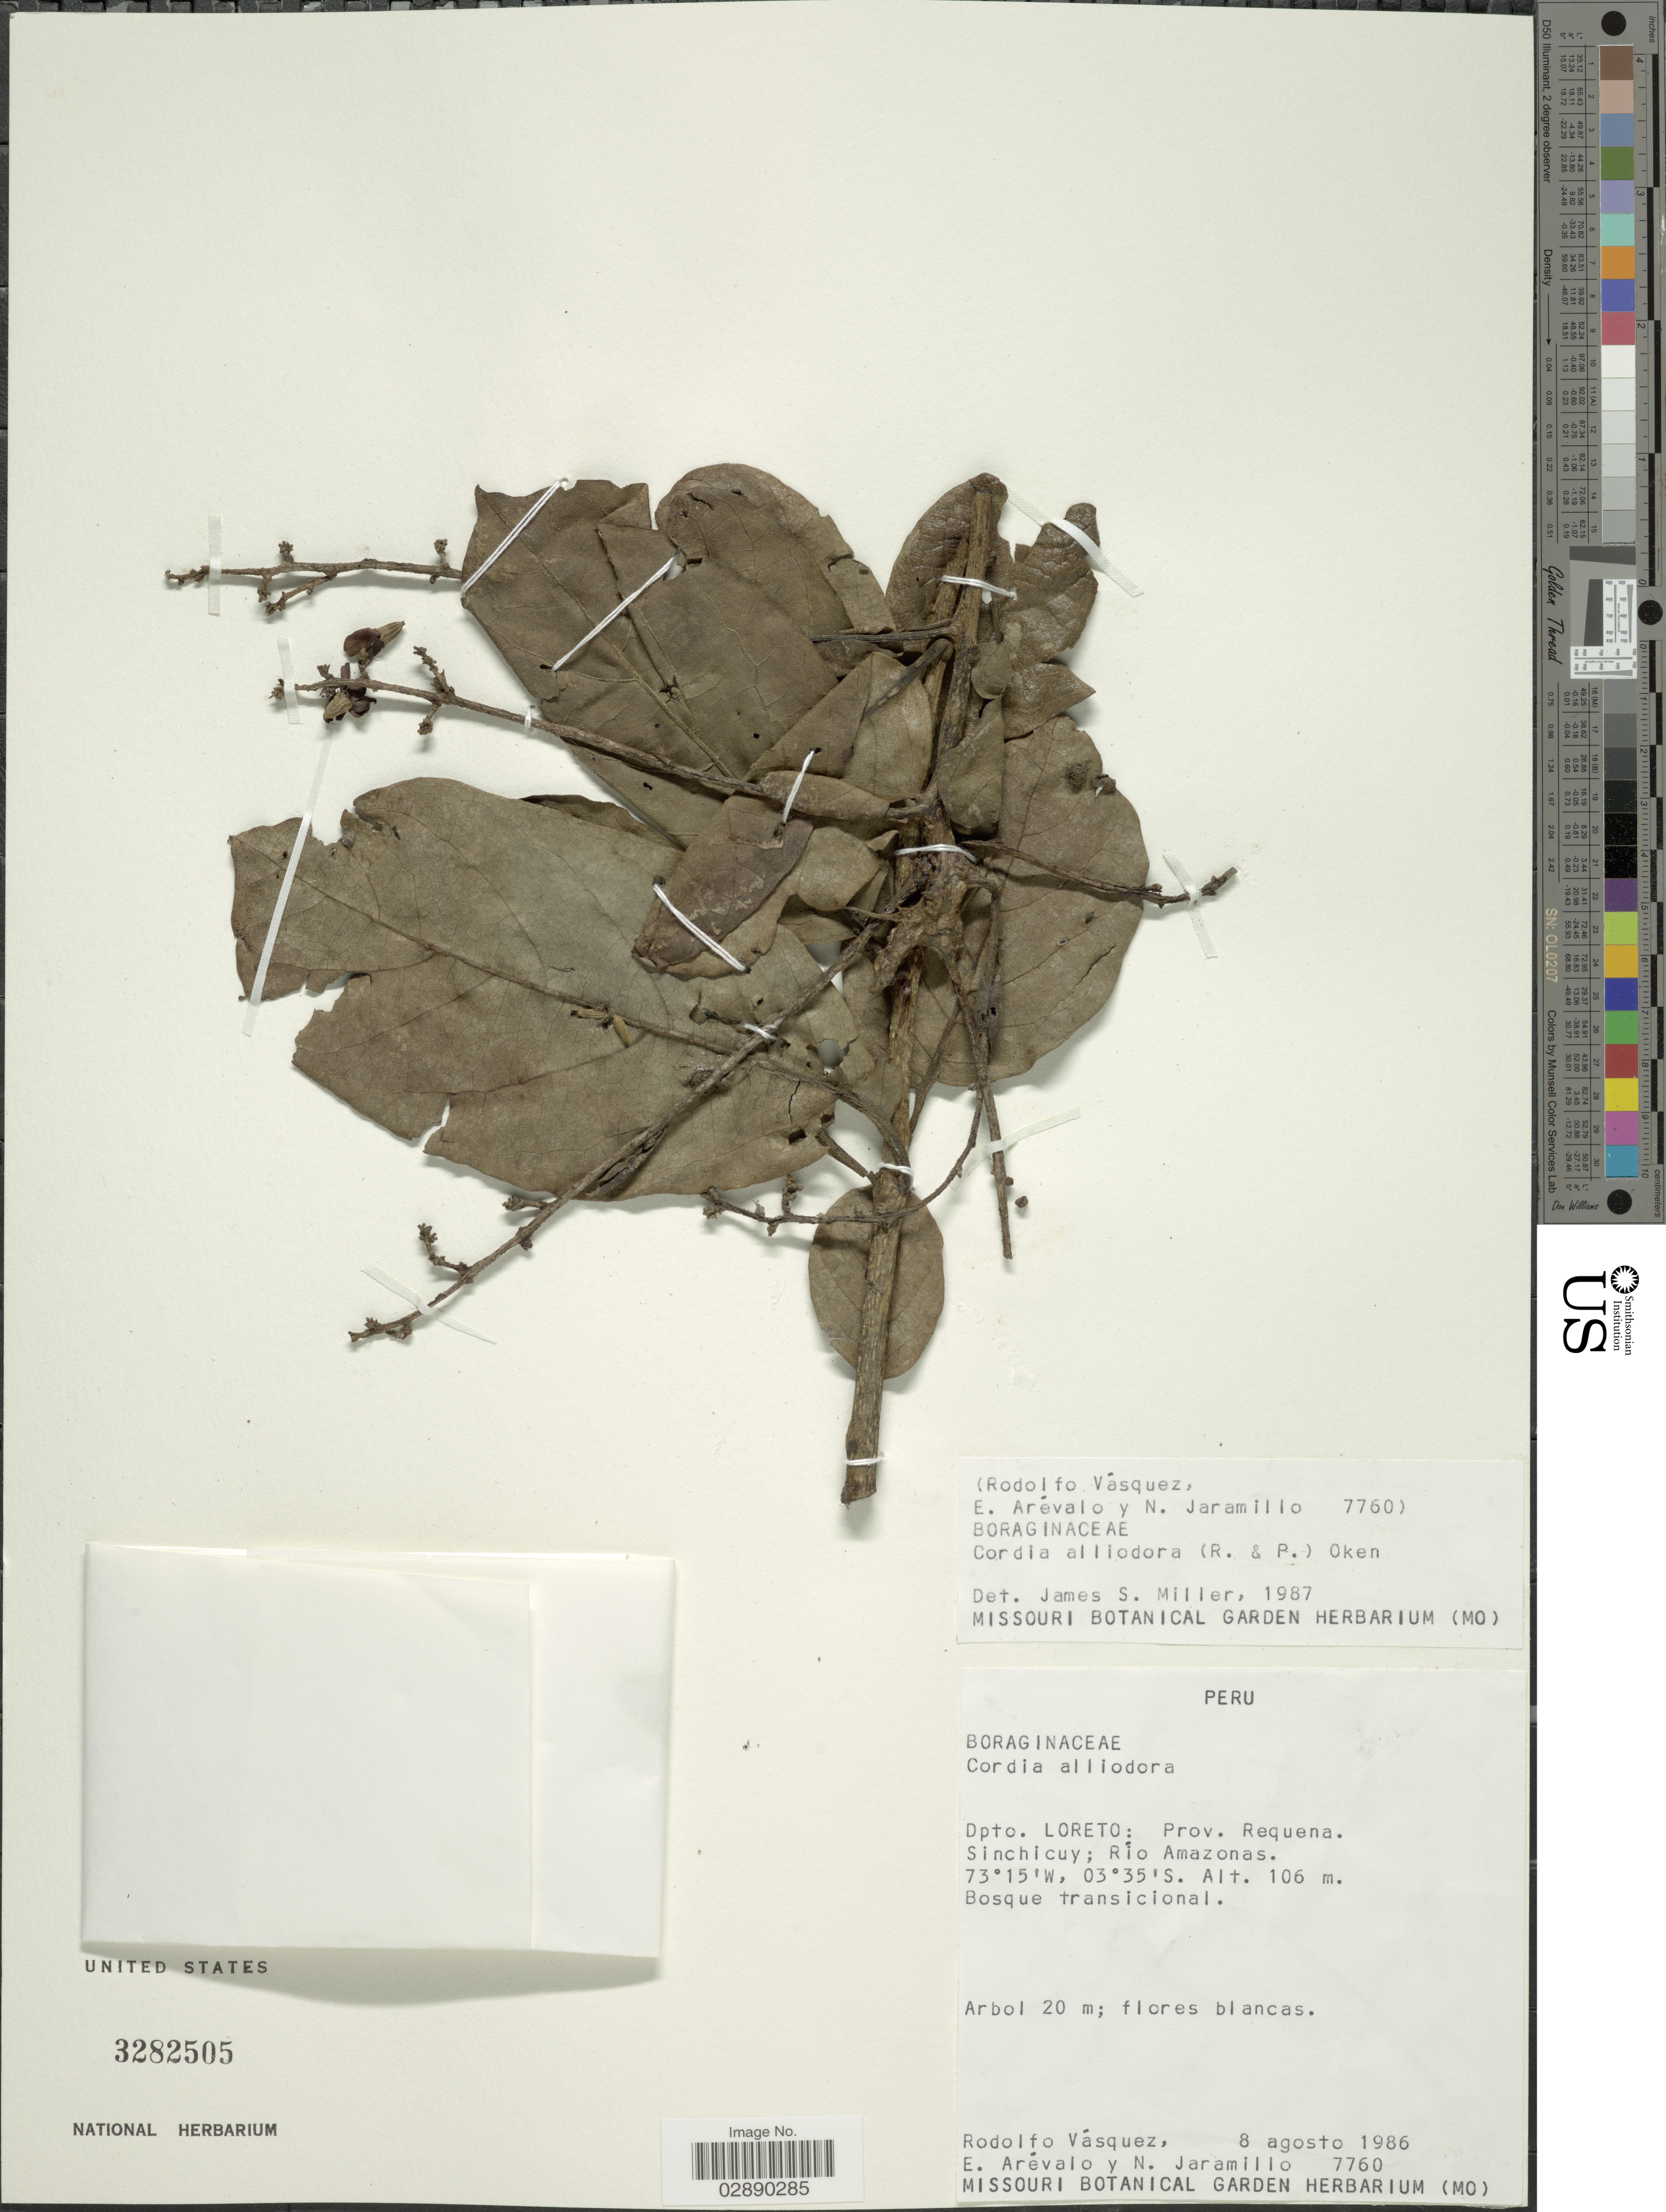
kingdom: Plantae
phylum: Tracheophyta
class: Magnoliopsida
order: Boraginales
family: Cordiaceae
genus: Cordia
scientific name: Cordia alliodora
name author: (Ruiz & Pav.) Oken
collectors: R. Vásquez, E. Arevalo & N. Jaramillo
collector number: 7760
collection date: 1986-08-08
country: Peru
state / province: Loreto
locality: Dpto. Loreto: Prov. Requena. Sinchicuy; Río Amazonas.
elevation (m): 106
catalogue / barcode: US 3282505